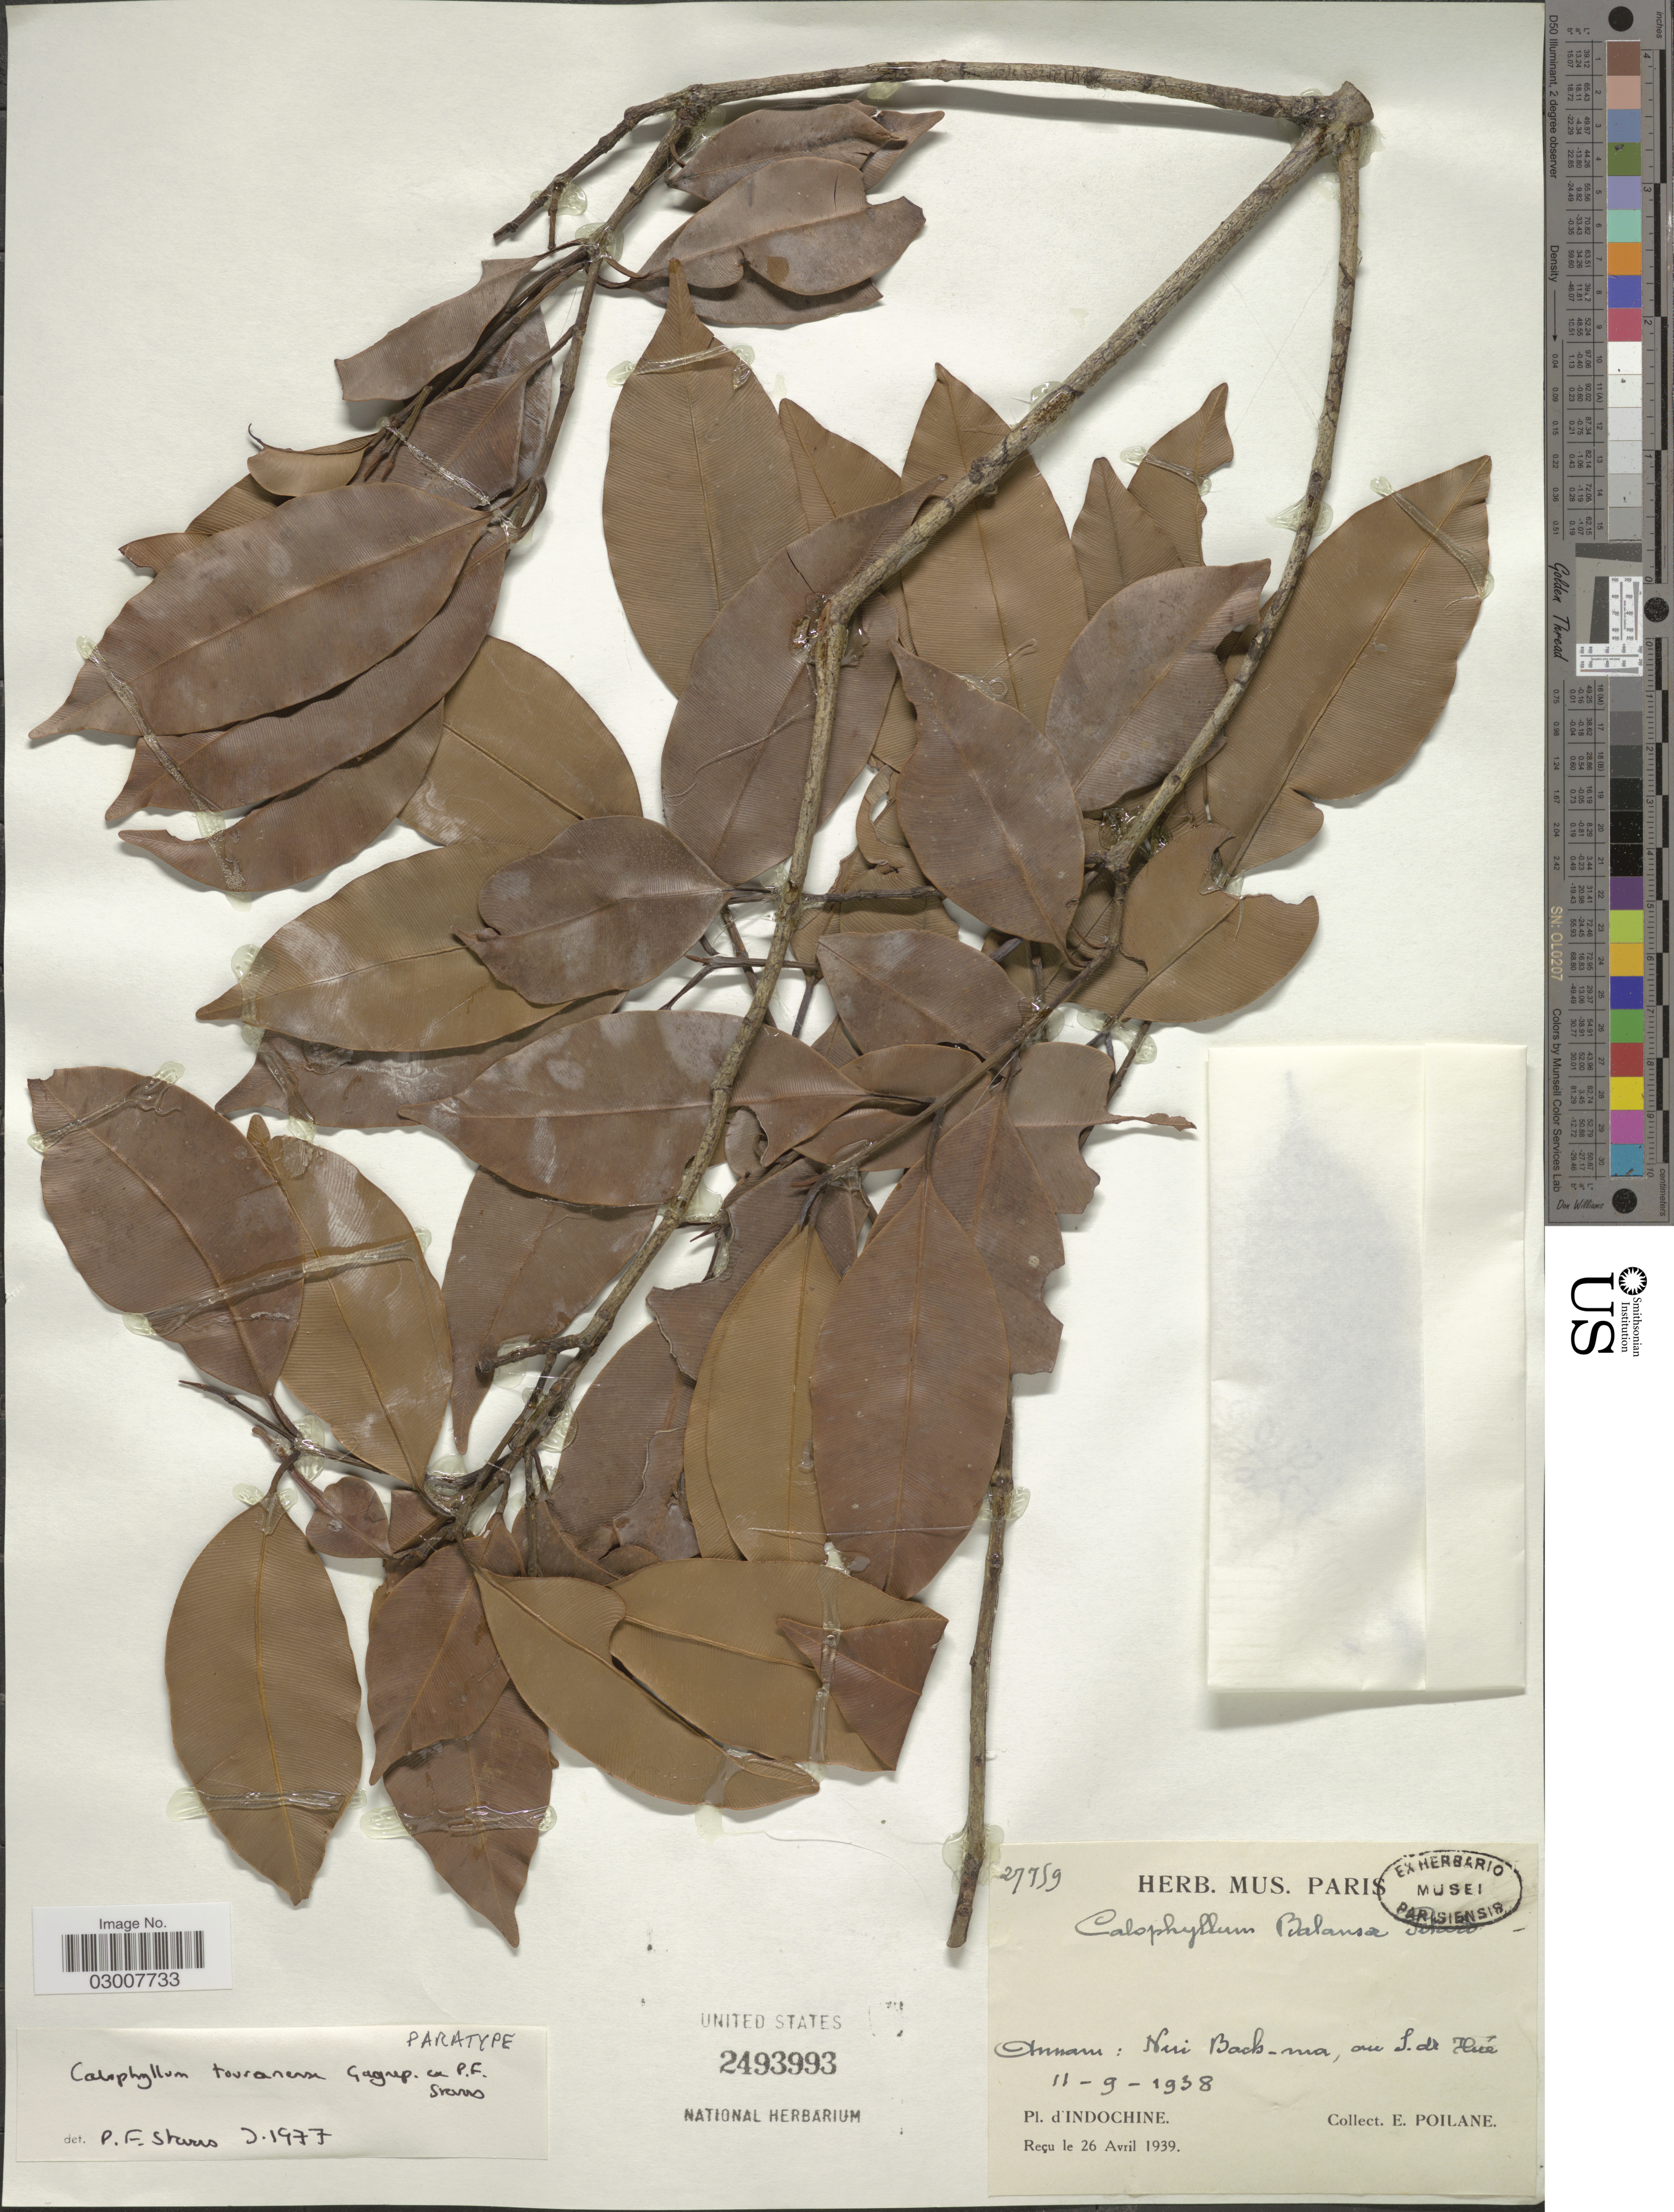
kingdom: Plantae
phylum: Tracheophyta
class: Magnoliopsida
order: Malpighiales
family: Calophyllaceae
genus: Calophyllum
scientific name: Calophyllum tournanense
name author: Gagnep. ex P.F. Stevens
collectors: E. Poilane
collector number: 27759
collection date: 1938-09-11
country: Vietnam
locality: Annam: Nui Bach-ma, au S. de Hué. Indochine.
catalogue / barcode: US 2493993